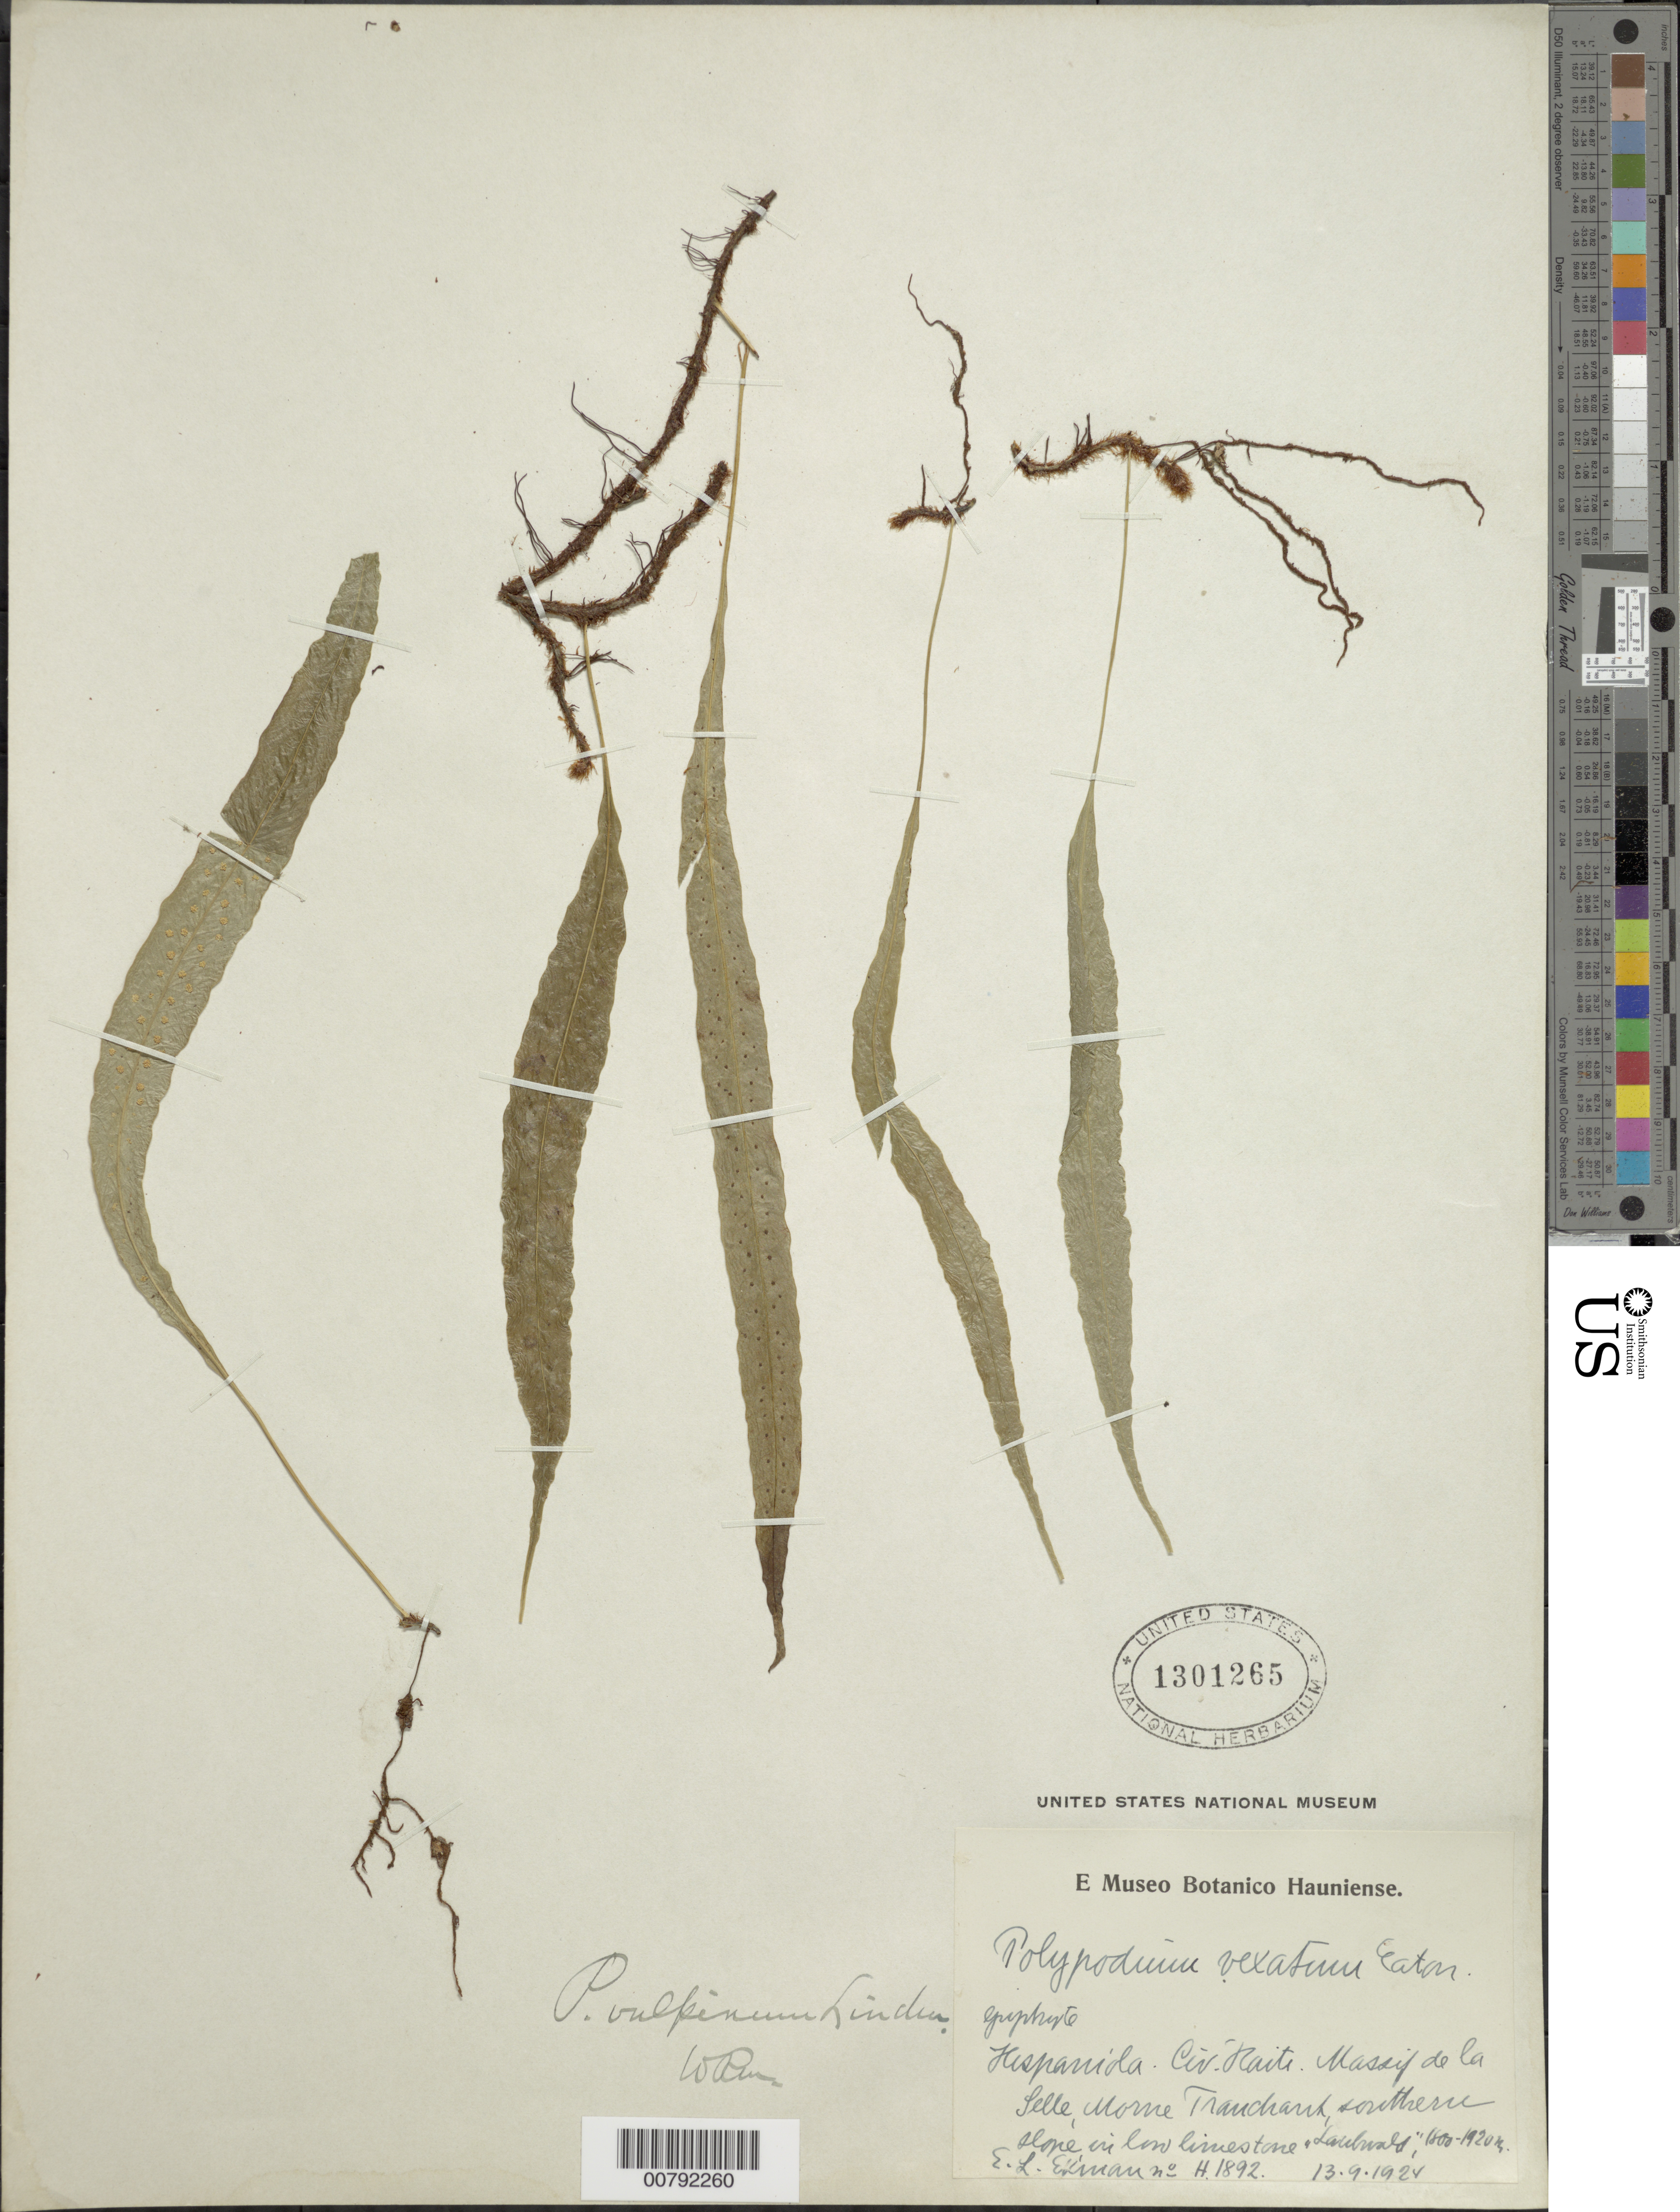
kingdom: Plantae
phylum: Tracheophyta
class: Polypodiopsida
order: Polypodiales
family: Polypodiaceae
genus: Campyloneurum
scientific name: Campyloneurum vulpinum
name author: (Lindm.) Ching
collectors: E. L. Ekman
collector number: H 1892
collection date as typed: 13 Sep 1924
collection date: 1924-09-13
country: Haiti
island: Hispaniola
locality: Massif de la Selle, Morne Tranchant,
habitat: S slope in low limestone "lachwald"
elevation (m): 1800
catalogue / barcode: US 1301265